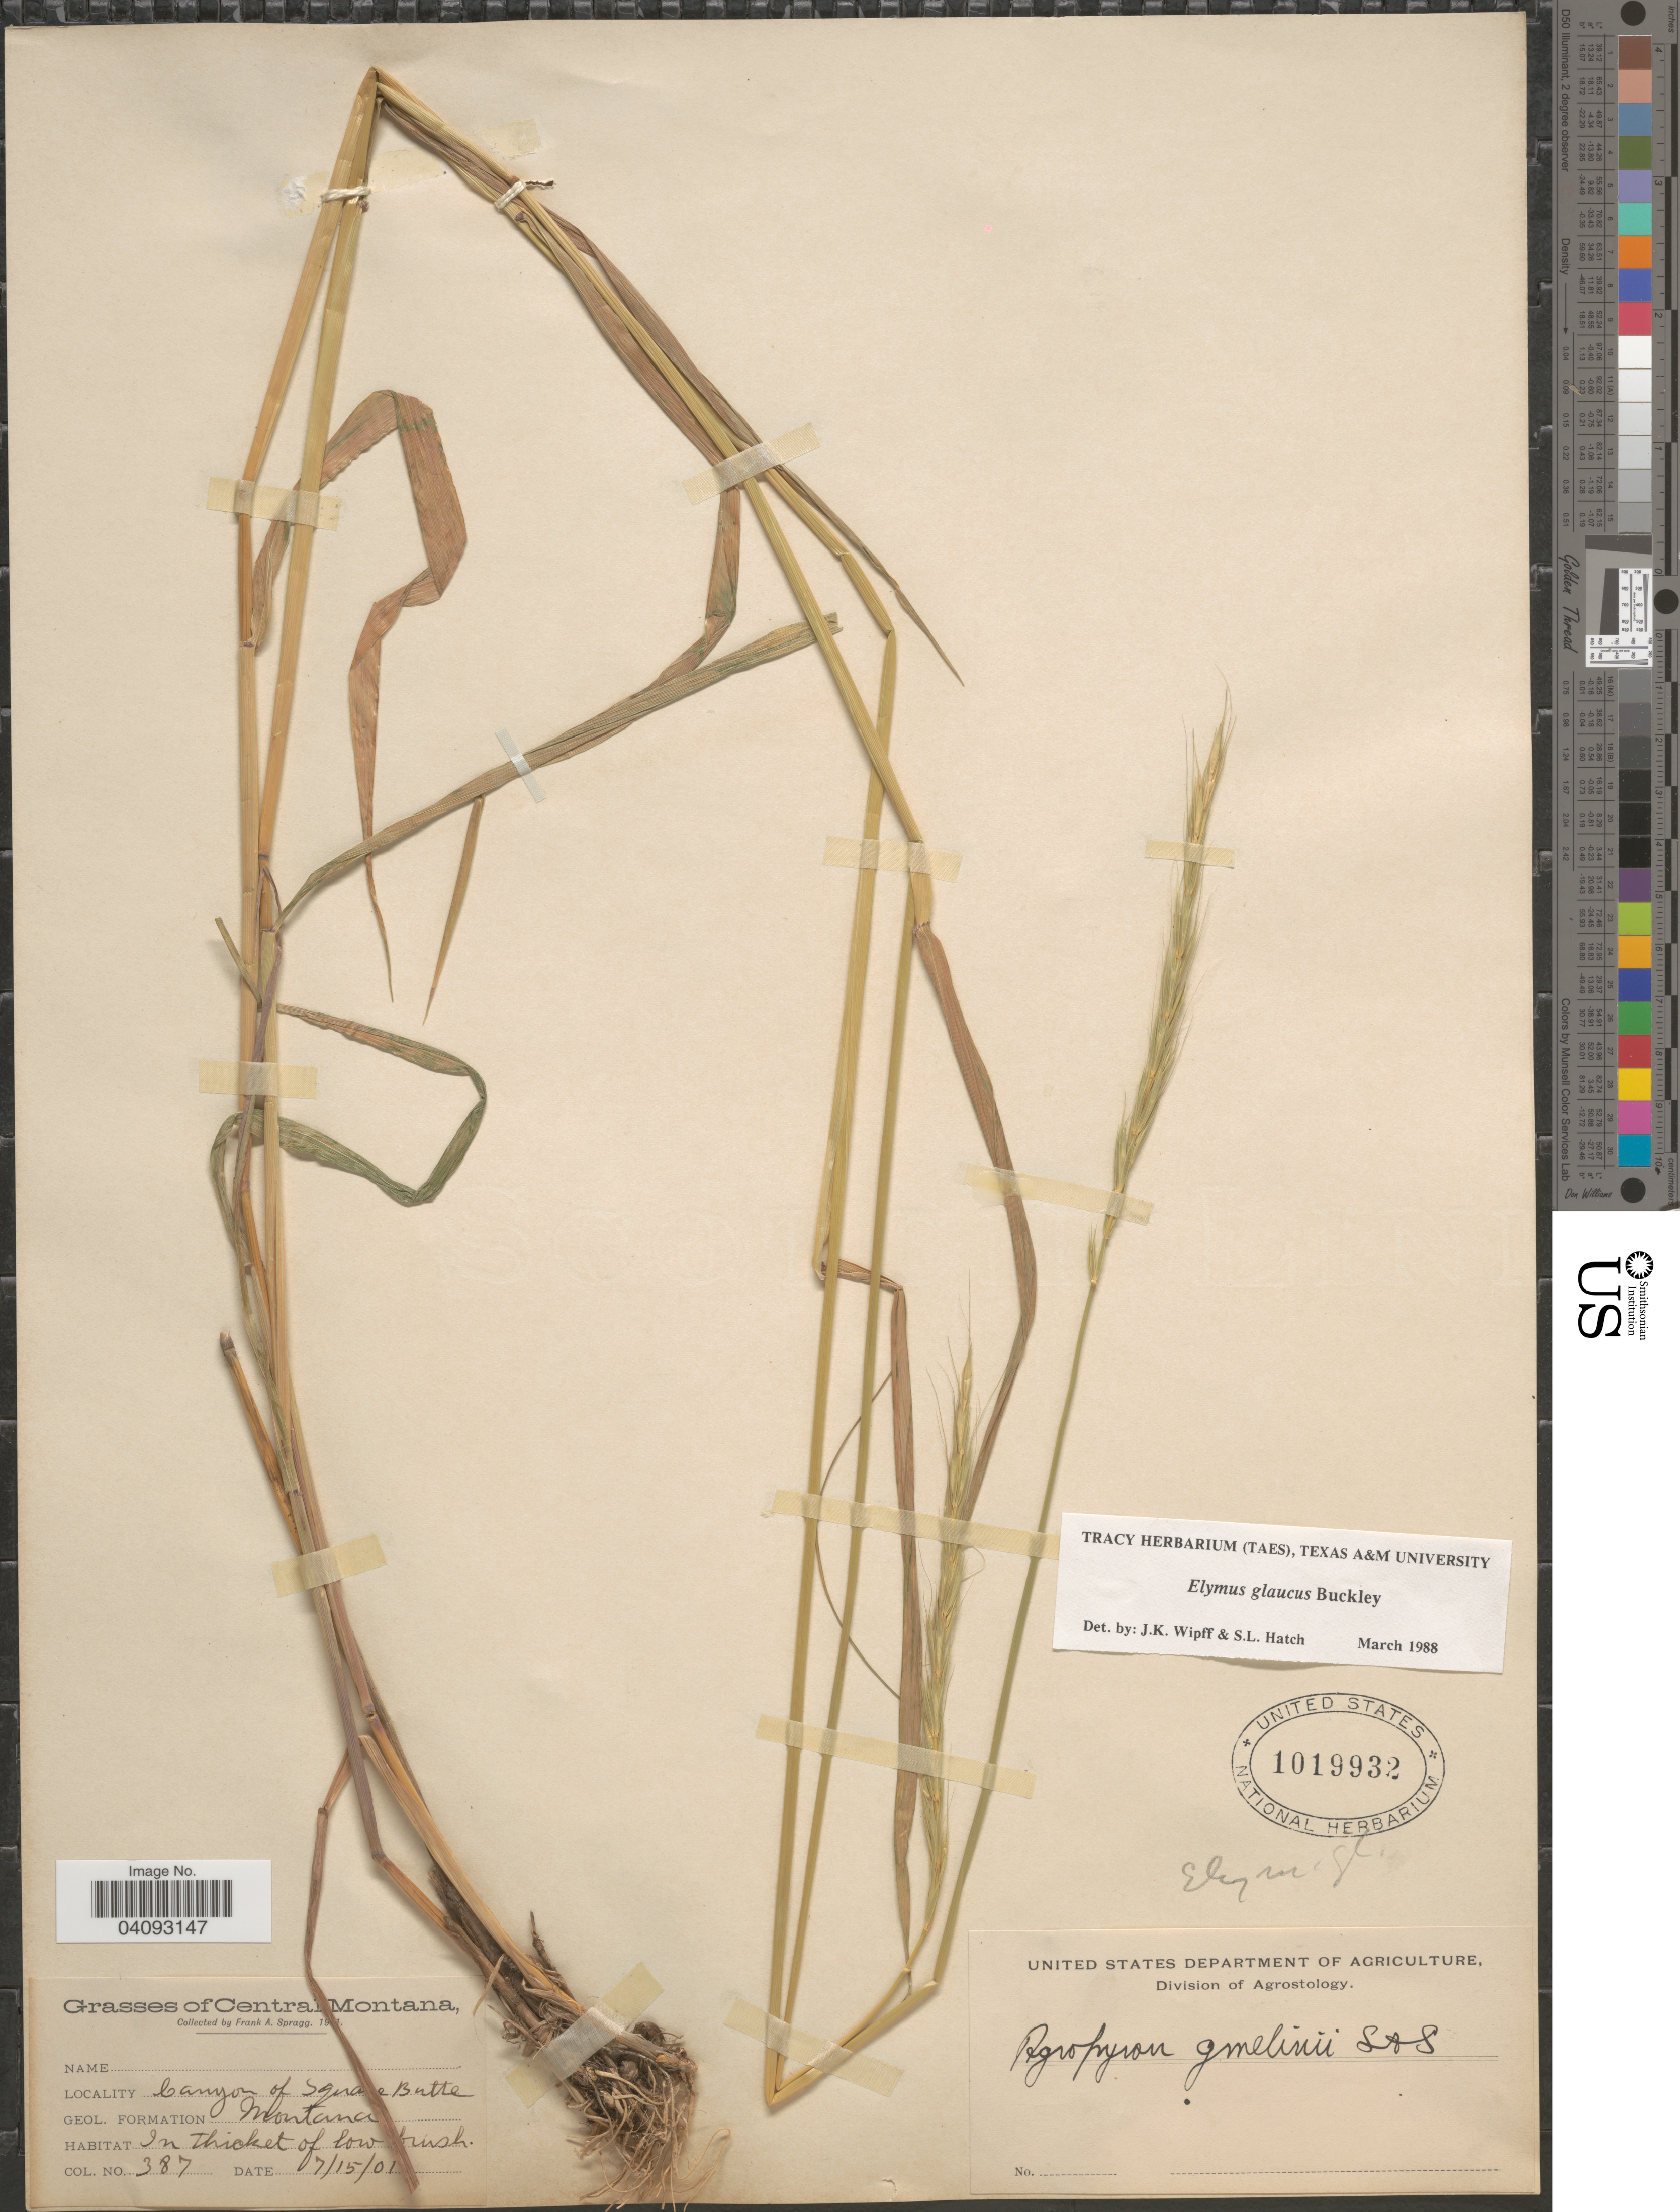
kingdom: Plantae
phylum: Tracheophyta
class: Liliopsida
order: Poales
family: Poaceae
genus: Elymus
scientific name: Elymus glaucus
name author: Buckley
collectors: F. Spragg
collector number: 387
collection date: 1901-07-15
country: United States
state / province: Montana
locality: Central Montana. Canyon of Squaw Butte. Geol. Formation Montana. In thicket of low brush.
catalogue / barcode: US 1019932